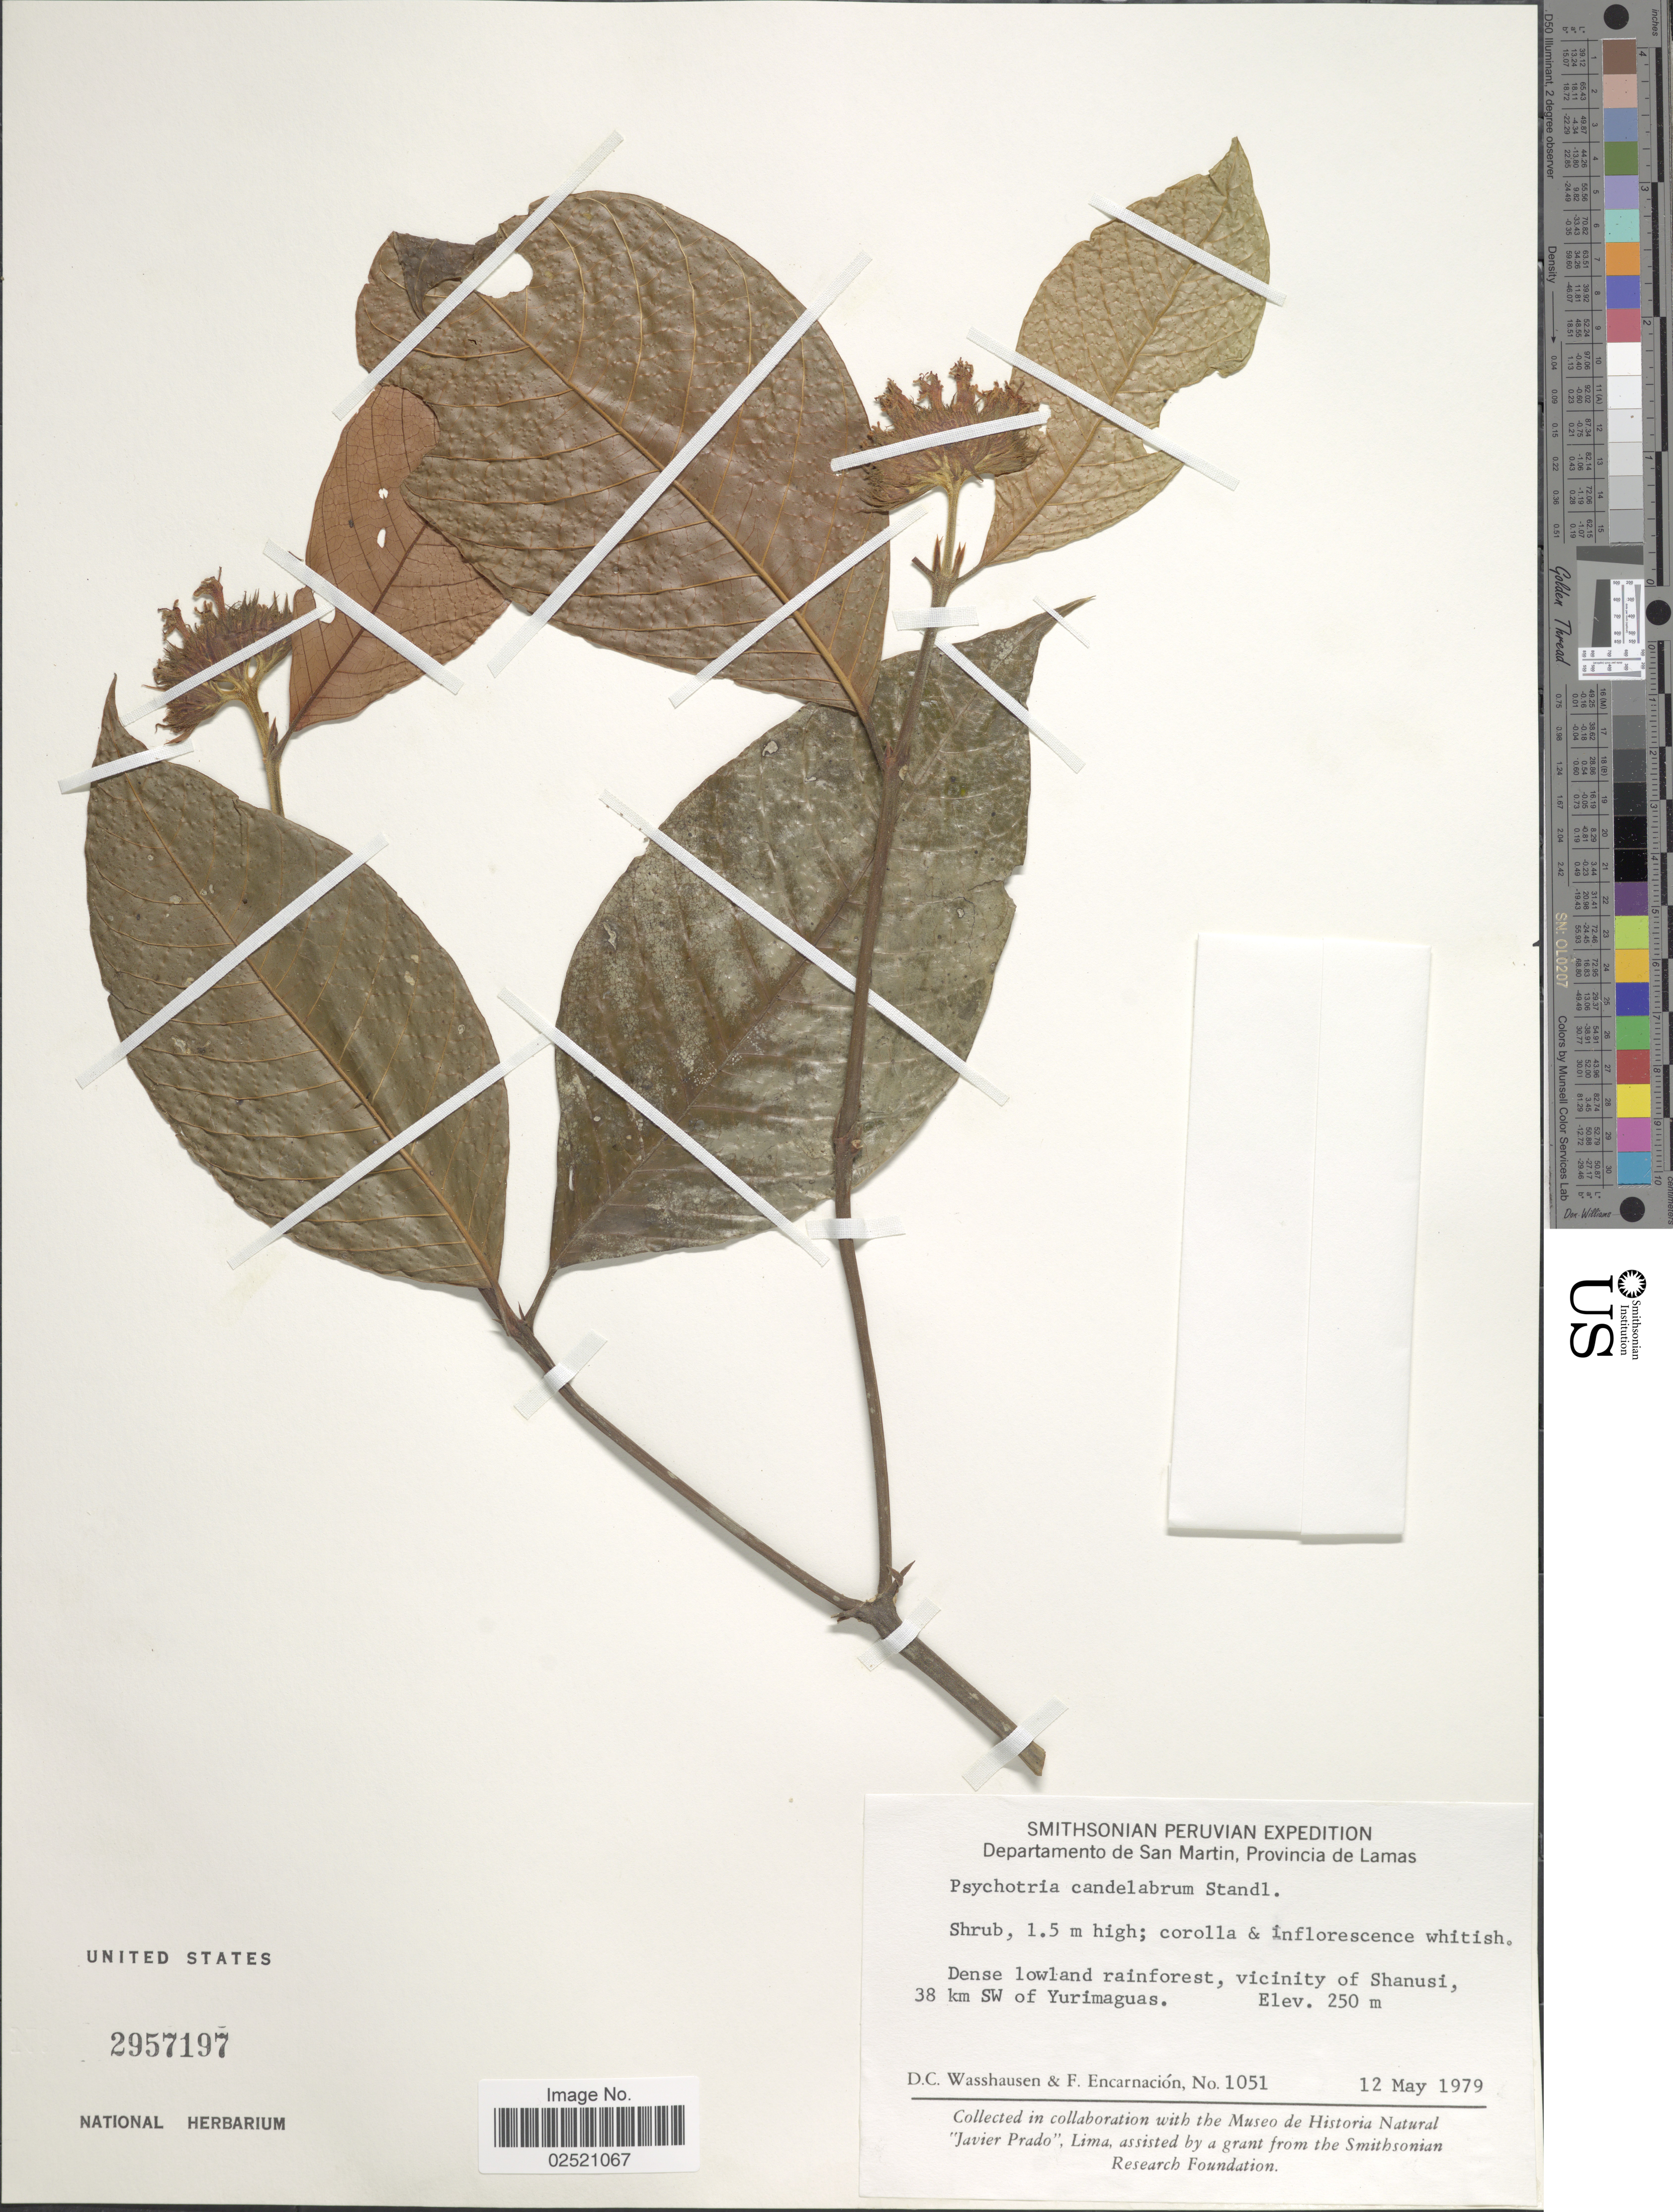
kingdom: Plantae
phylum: Tracheophyta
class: Magnoliopsida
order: Gentianales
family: Rubiaceae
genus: Psychotria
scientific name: Psychotria candelabrum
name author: Standl.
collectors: D. C. Wasshausen & F. Encarnación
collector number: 1051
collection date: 1979-05-12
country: Peru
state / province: San Martín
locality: Provincia de Lamas, dense lowland rainforest, vicinity of Shanusi, 38 km SW of Yurimaguas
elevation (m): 250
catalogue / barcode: US 2957197